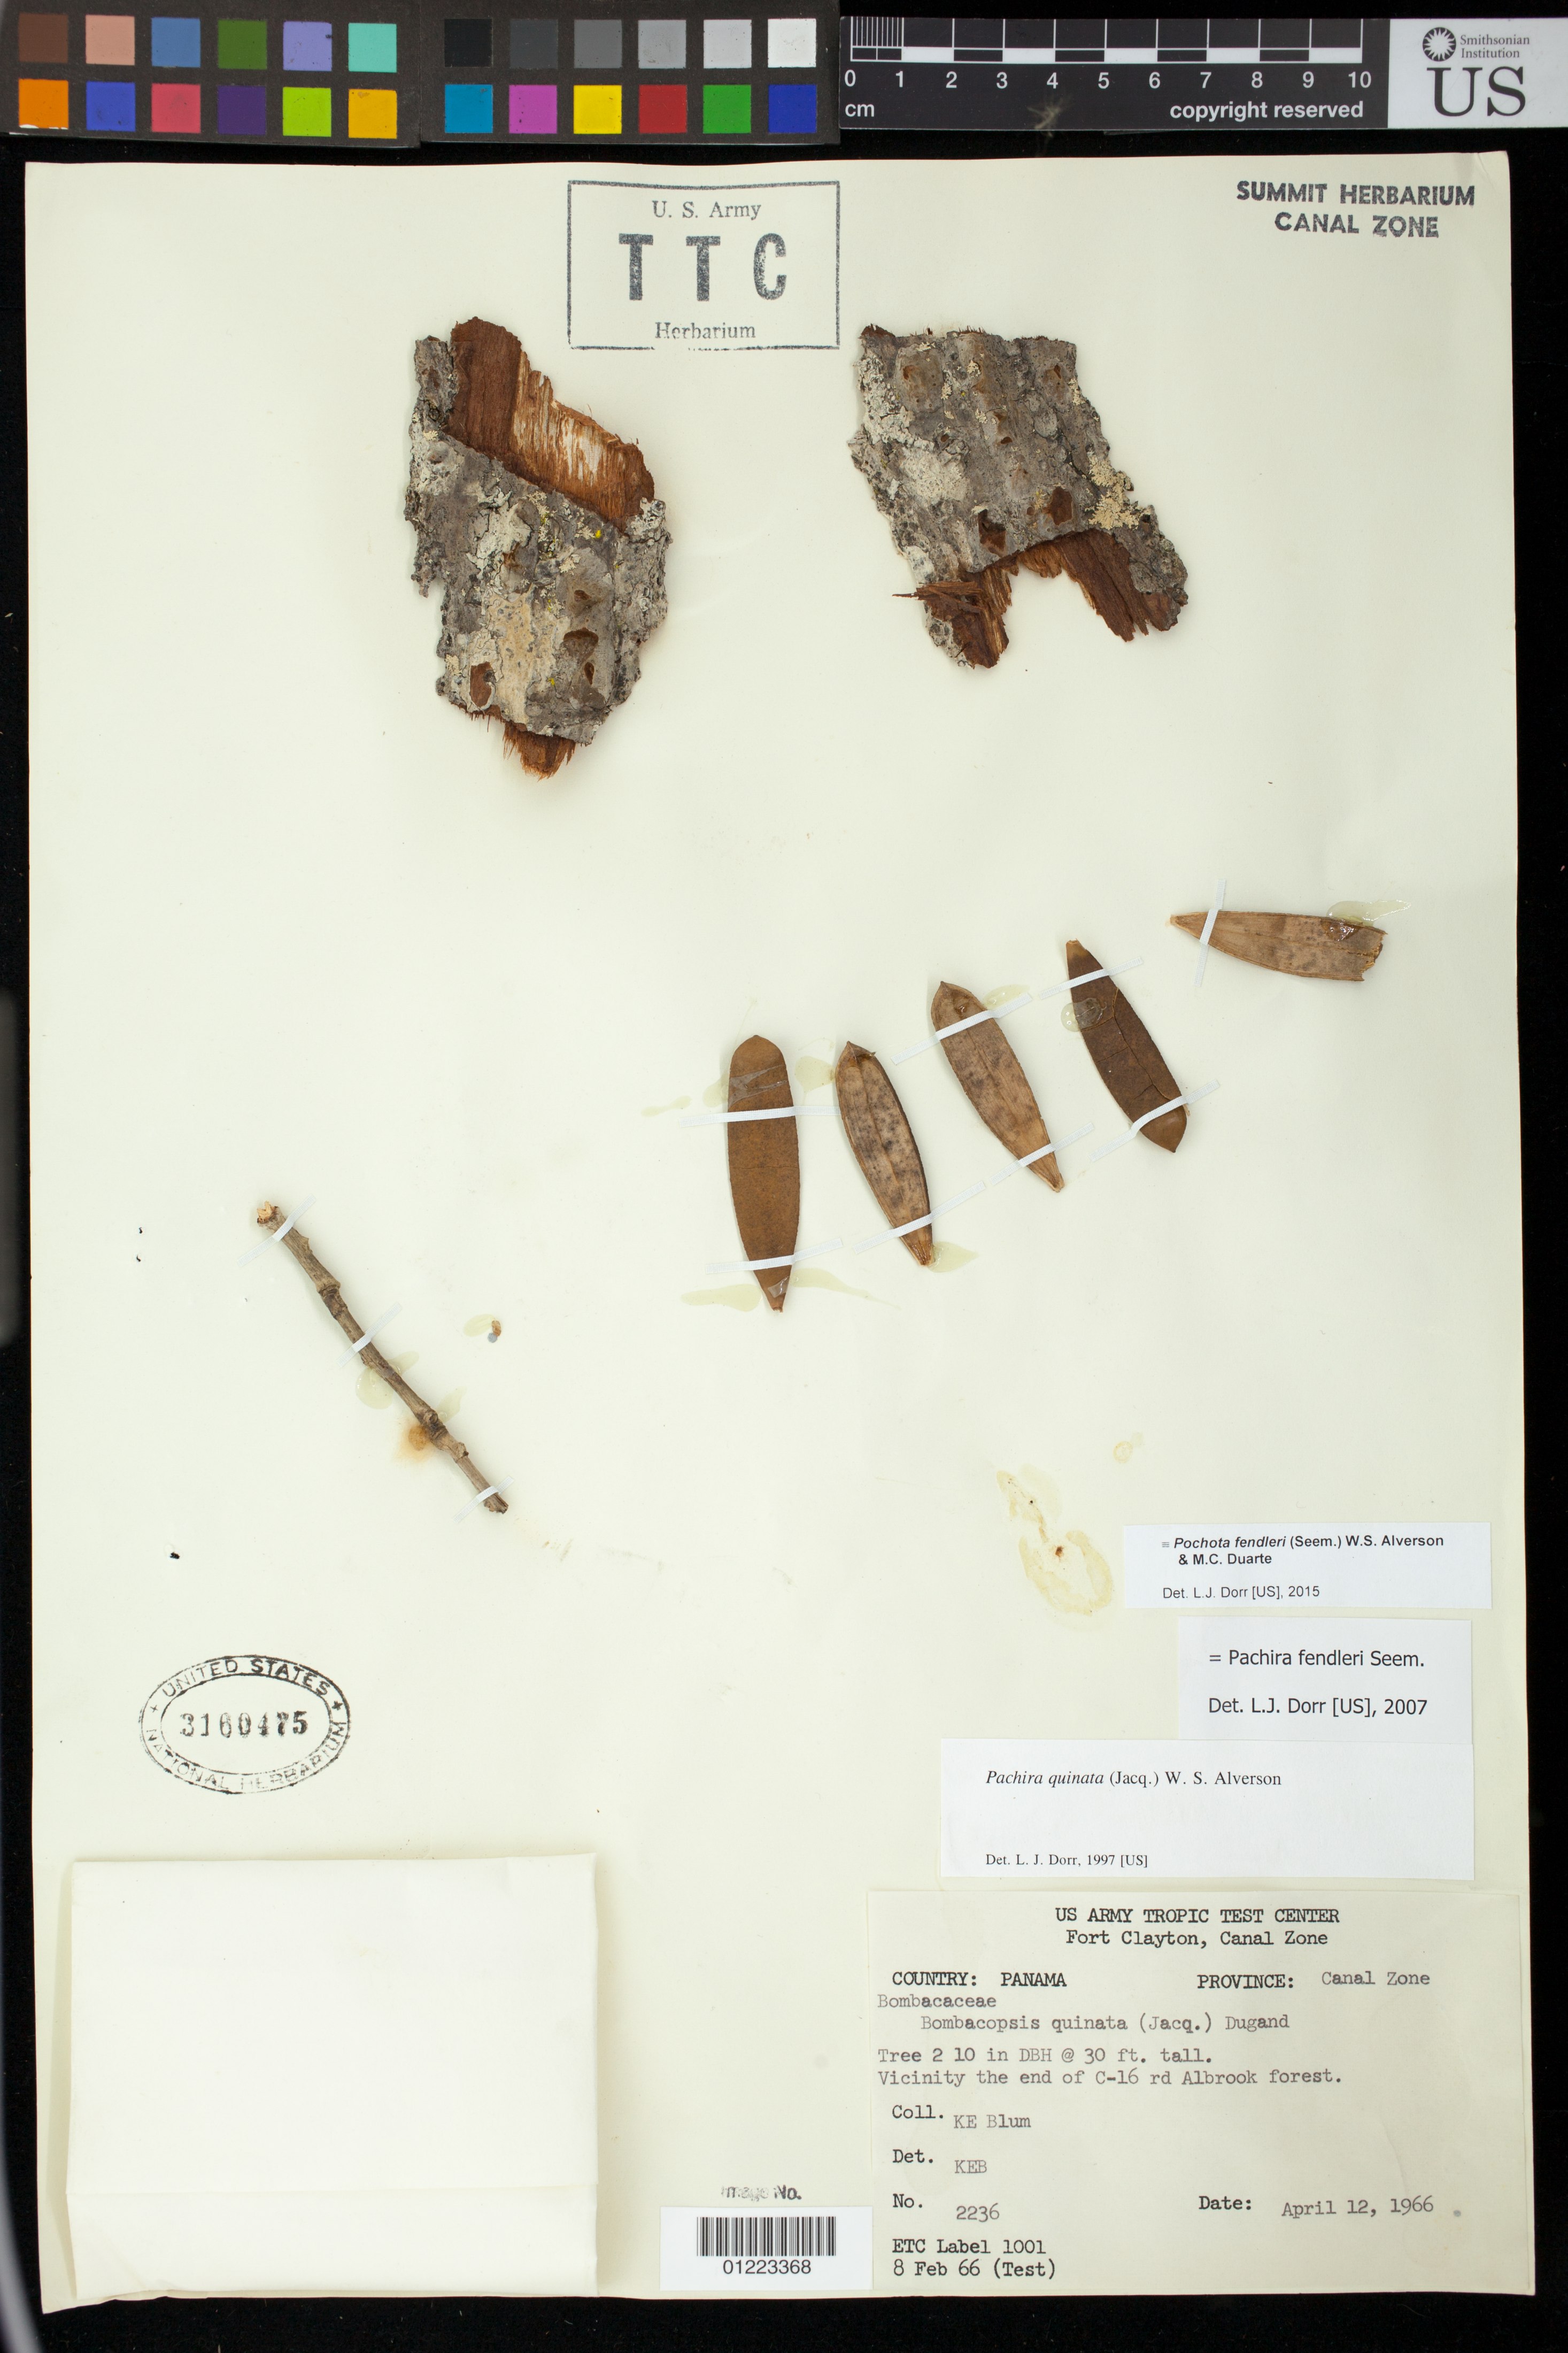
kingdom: Plantae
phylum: Tracheophyta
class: Magnoliopsida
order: Malvales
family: Malvaceae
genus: Pochota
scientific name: Pochota fendleri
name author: (Seem.) W.S. Alverson & M.C. Duarte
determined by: Dorr, L. J., (BOT), Smithsonian Institution - National Museum of Natural History (UNITED STATES)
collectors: K. E. Blum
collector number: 2236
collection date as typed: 4/12/1966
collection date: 1966-04-12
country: Panama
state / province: Panamá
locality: Canal Zone, the end of C-16 road, Albrook forest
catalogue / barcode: US 3160475